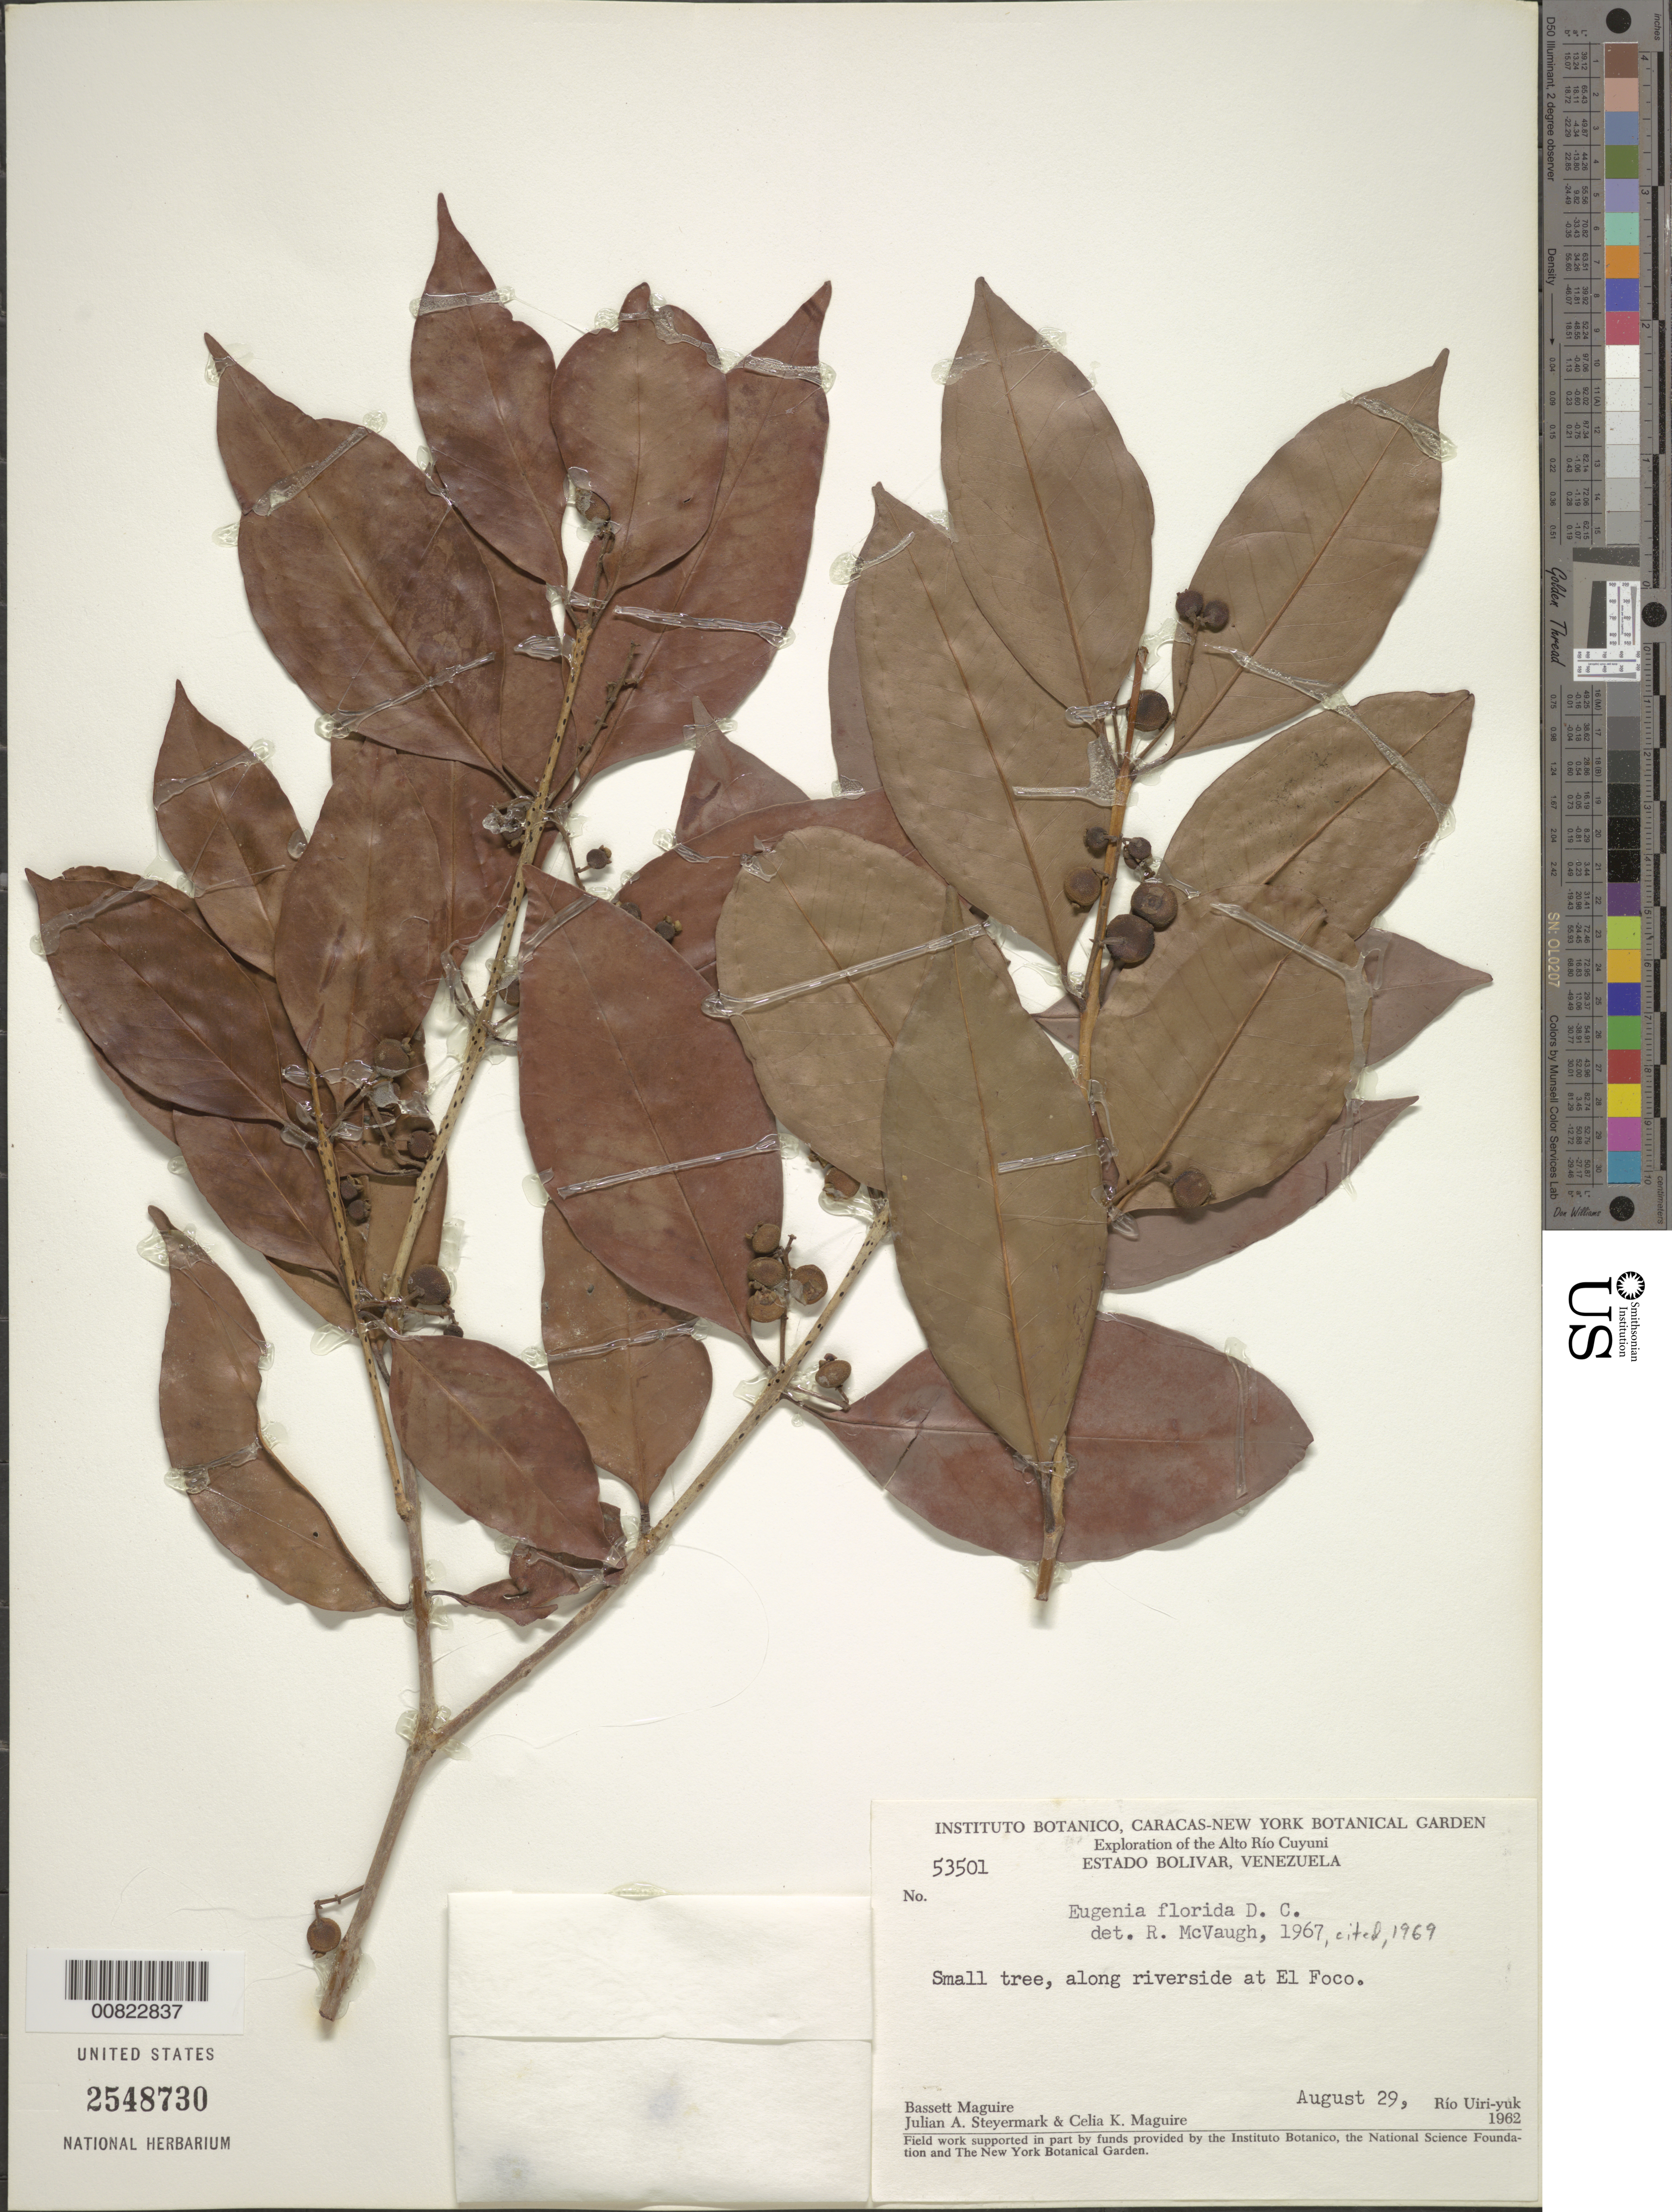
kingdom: Plantae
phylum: Tracheophyta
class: Magnoliopsida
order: Myrtales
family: Myrtaceae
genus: Eugenia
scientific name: Eugenia florida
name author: DC.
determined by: McVaugh, R.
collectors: B. Maguire, J. Steyermark & C. K. Maguire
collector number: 53501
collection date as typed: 29-Aug-62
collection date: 1962-08-29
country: Venezuela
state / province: Bolívar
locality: Alto Río Cuyuni, El Foco, Río Uiri-yuk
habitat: Along riverside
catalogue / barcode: US 2548730